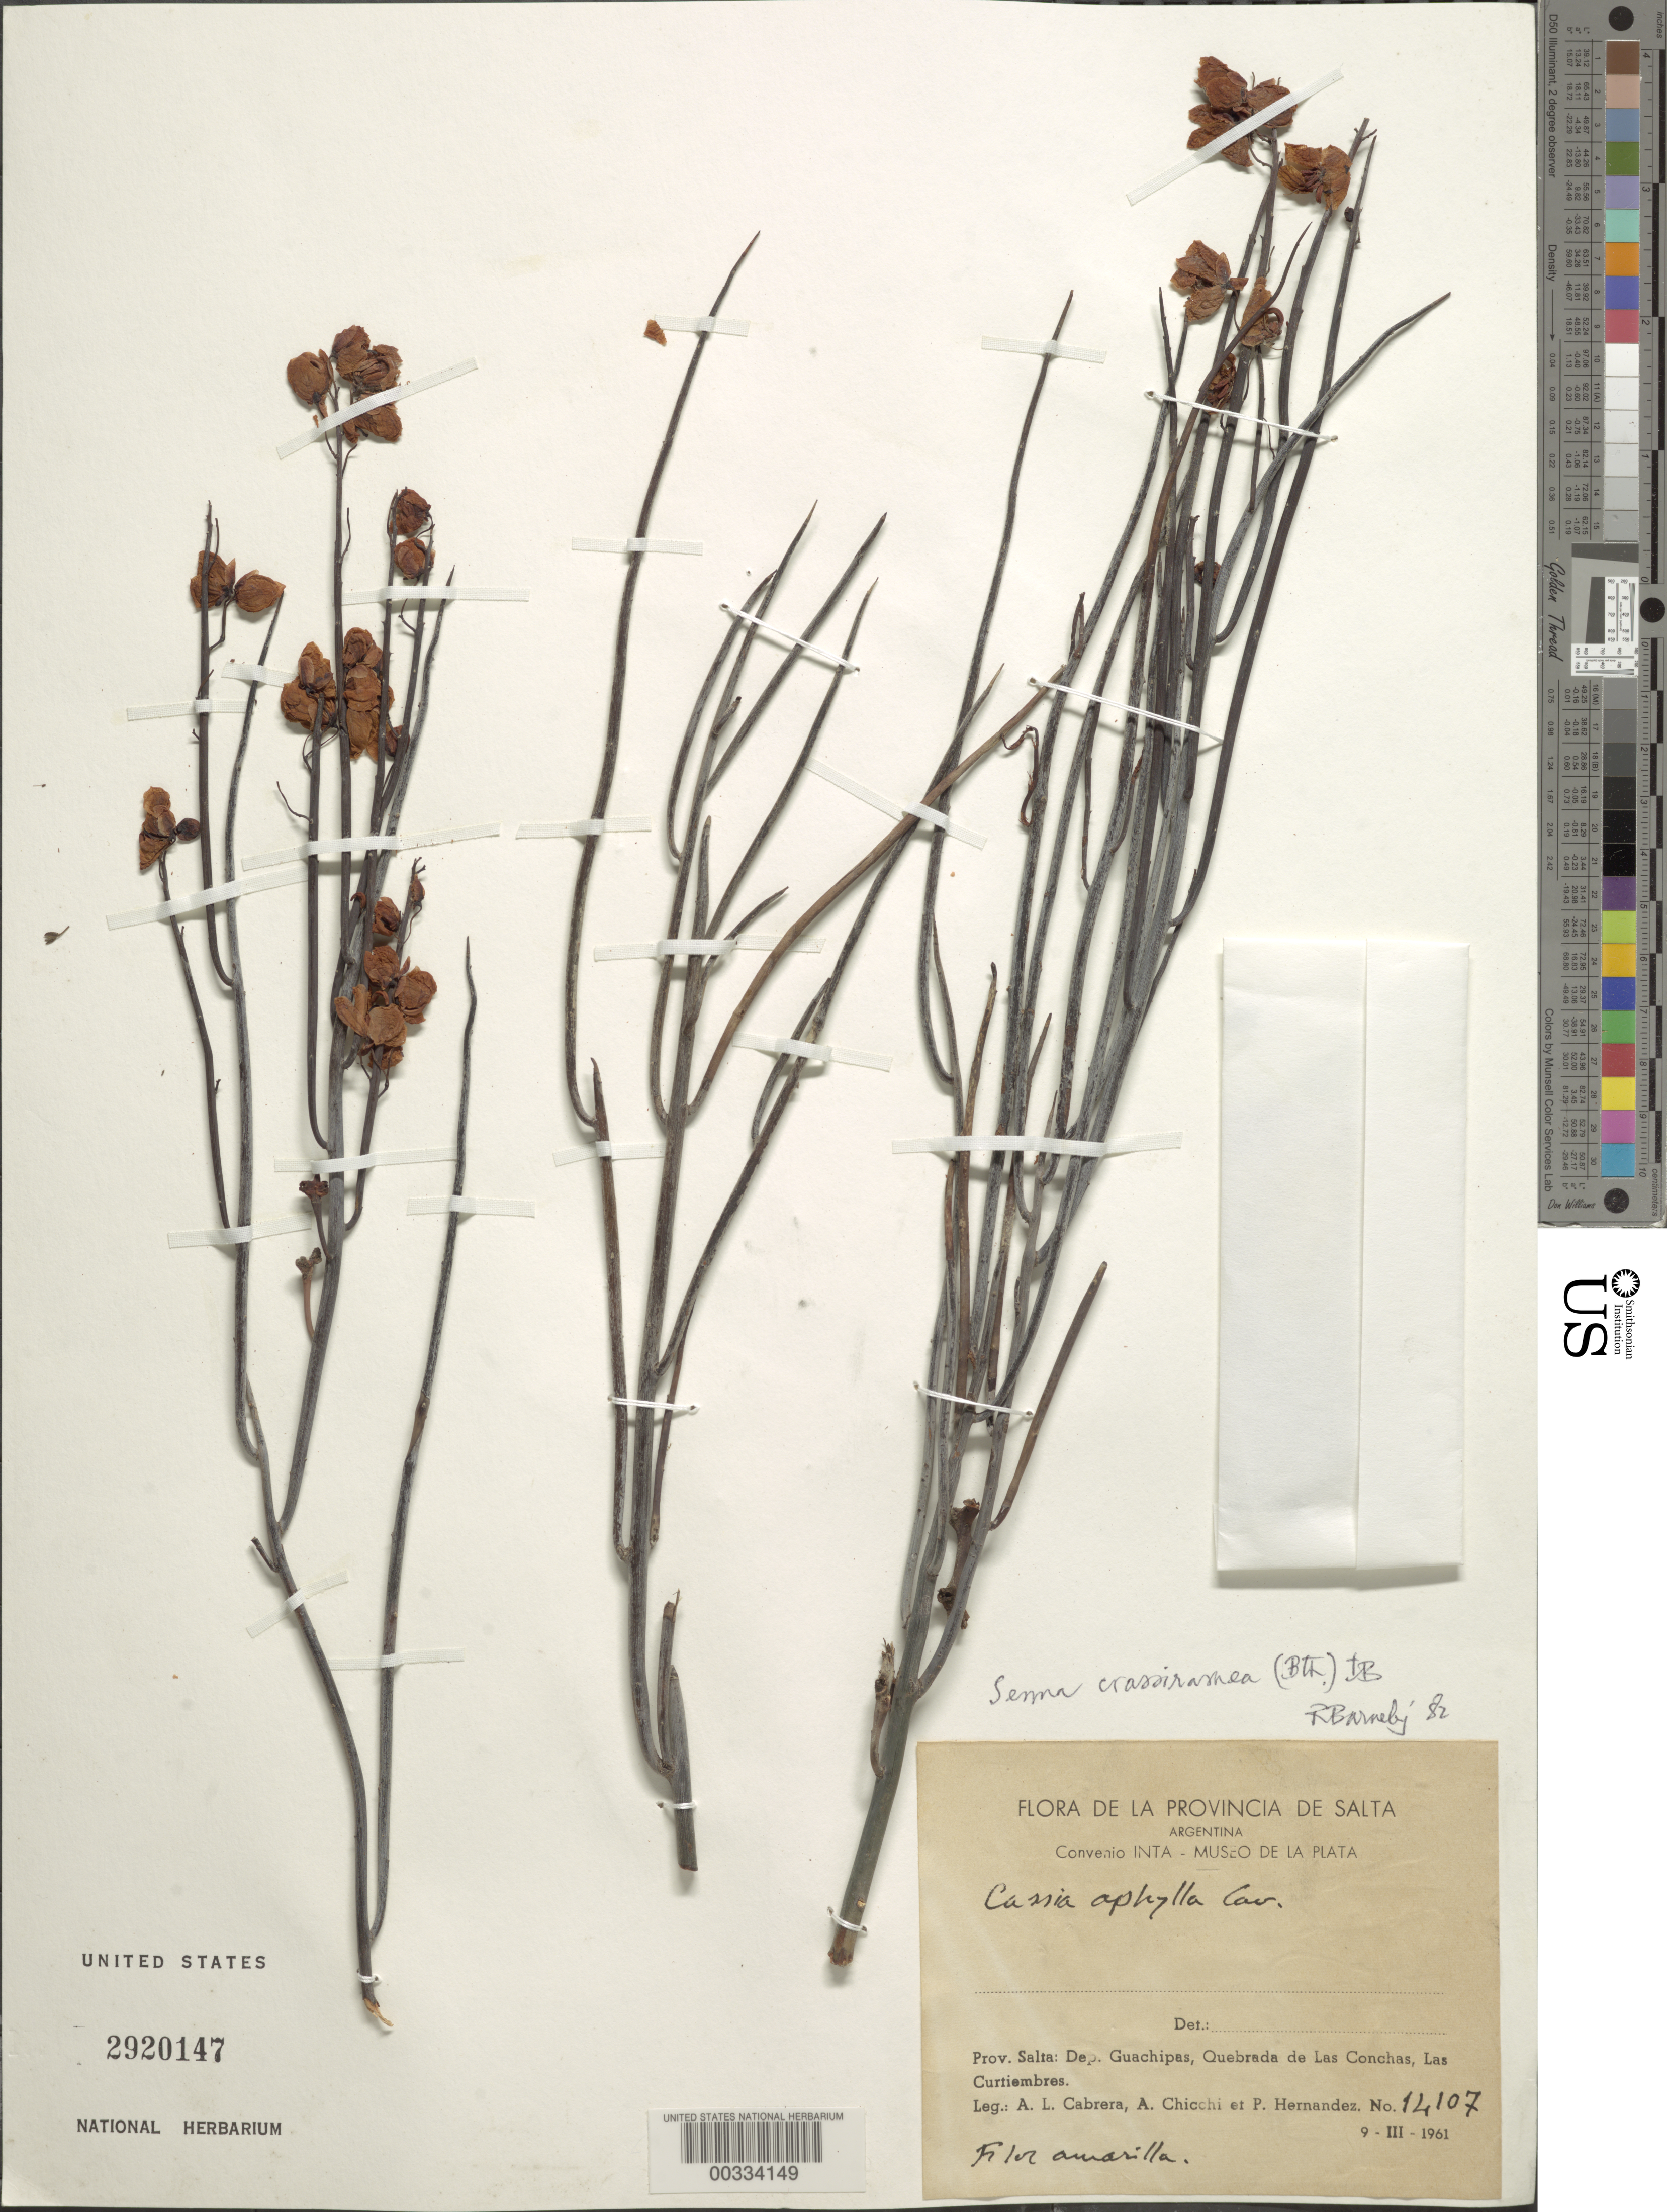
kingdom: Plantae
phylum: Tracheophyta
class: Magnoliopsida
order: Fabales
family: Fabaceae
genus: Senna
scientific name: Senna crassiramea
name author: (Benth.) H.S. Irwin & Barneby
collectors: A. L. Cabrera, A. Chicchi & P. Hernandez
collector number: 14107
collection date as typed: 09 Mar 1961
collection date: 1961-03-09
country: Argentina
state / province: Salta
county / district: Guachipas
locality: Quebrada de las Conchas, las Curtiembres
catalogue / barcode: US 2920147